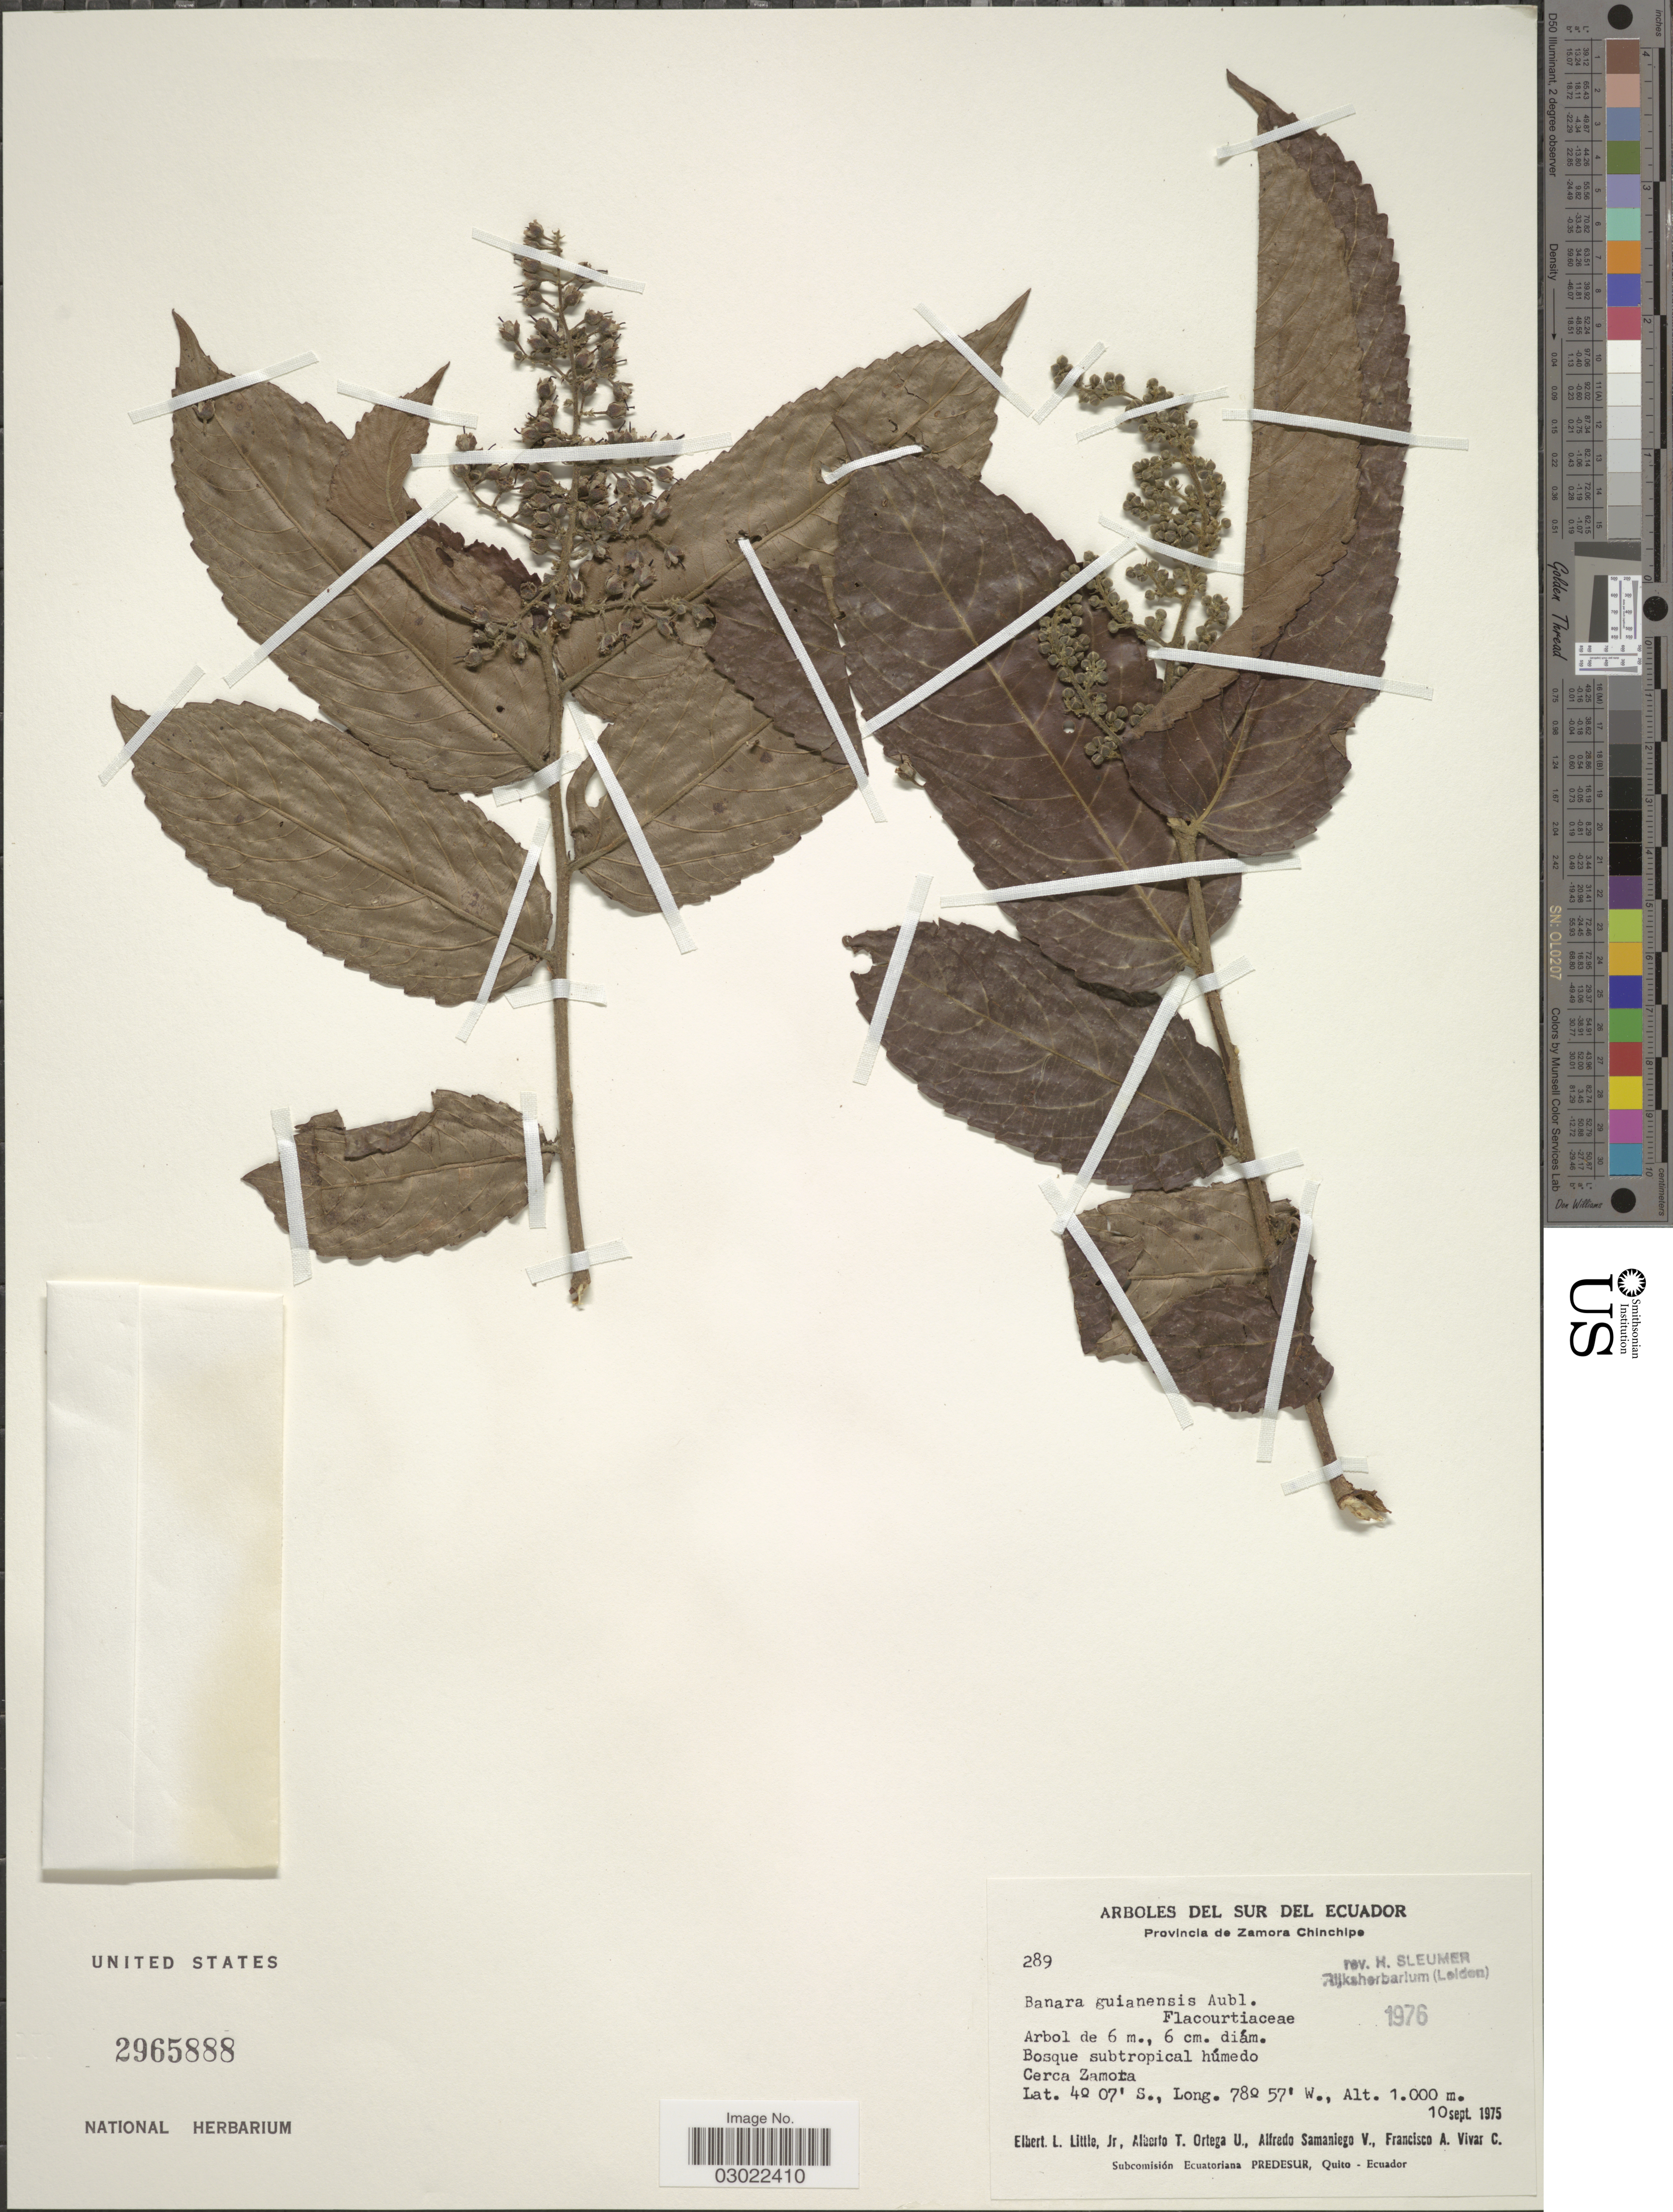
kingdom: Plantae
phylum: Tracheophyta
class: Magnoliopsida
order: Malpighiales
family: Salicaceae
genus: Banara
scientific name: Banara guianensis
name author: Aubl.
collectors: E. L. Little, A. T. Ortega U., A. V. Samaniego & F. A. Vivar C.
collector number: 289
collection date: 1975-09-10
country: Ecuador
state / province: Zamora-Chinchipe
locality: Provincia de Zamora Chinchipe. Cerca Zamora.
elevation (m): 1000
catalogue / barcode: US 2965888